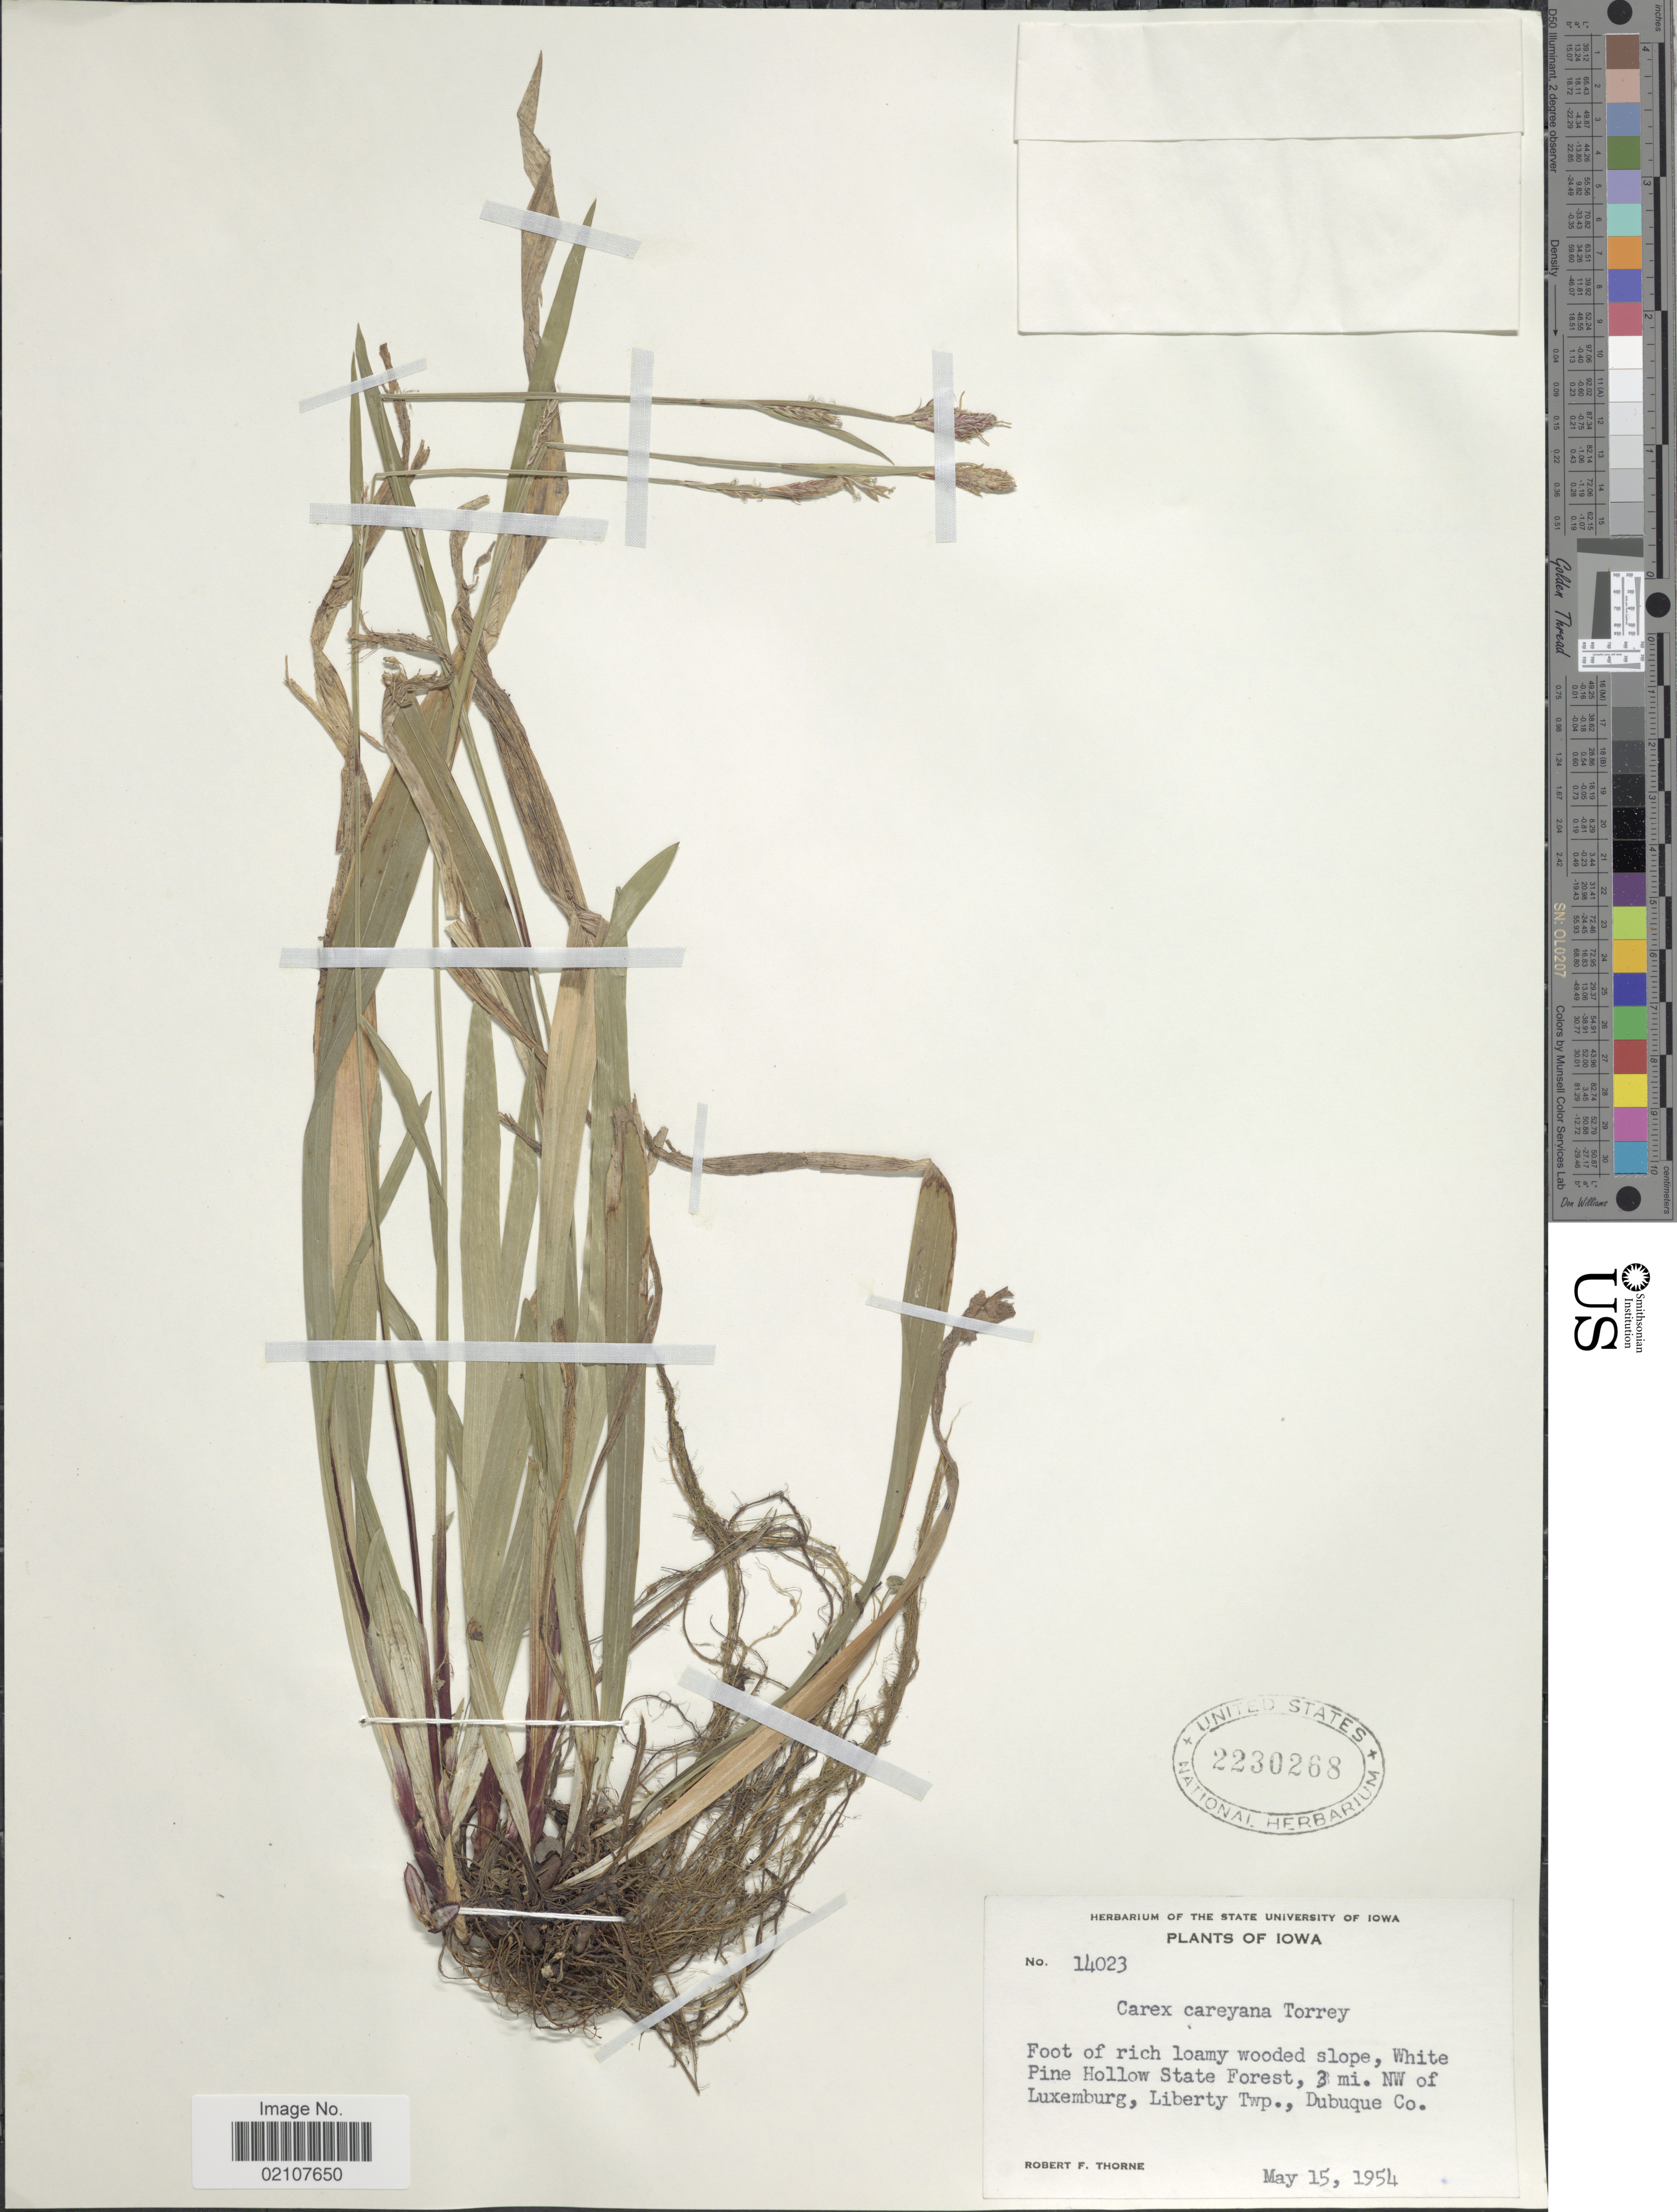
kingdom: Plantae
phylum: Tracheophyta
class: Liliopsida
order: Poales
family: Cyperaceae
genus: Carex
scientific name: Carex careyana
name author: Torr. ex Dewey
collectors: R. F. Thorne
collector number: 14023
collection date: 1954-05-15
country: United States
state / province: Iowa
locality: White Pine Hollow State Forest, 3 mi. NW of Luxemburg, Liberty Twp., Dubuque Co.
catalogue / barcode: US 2230268